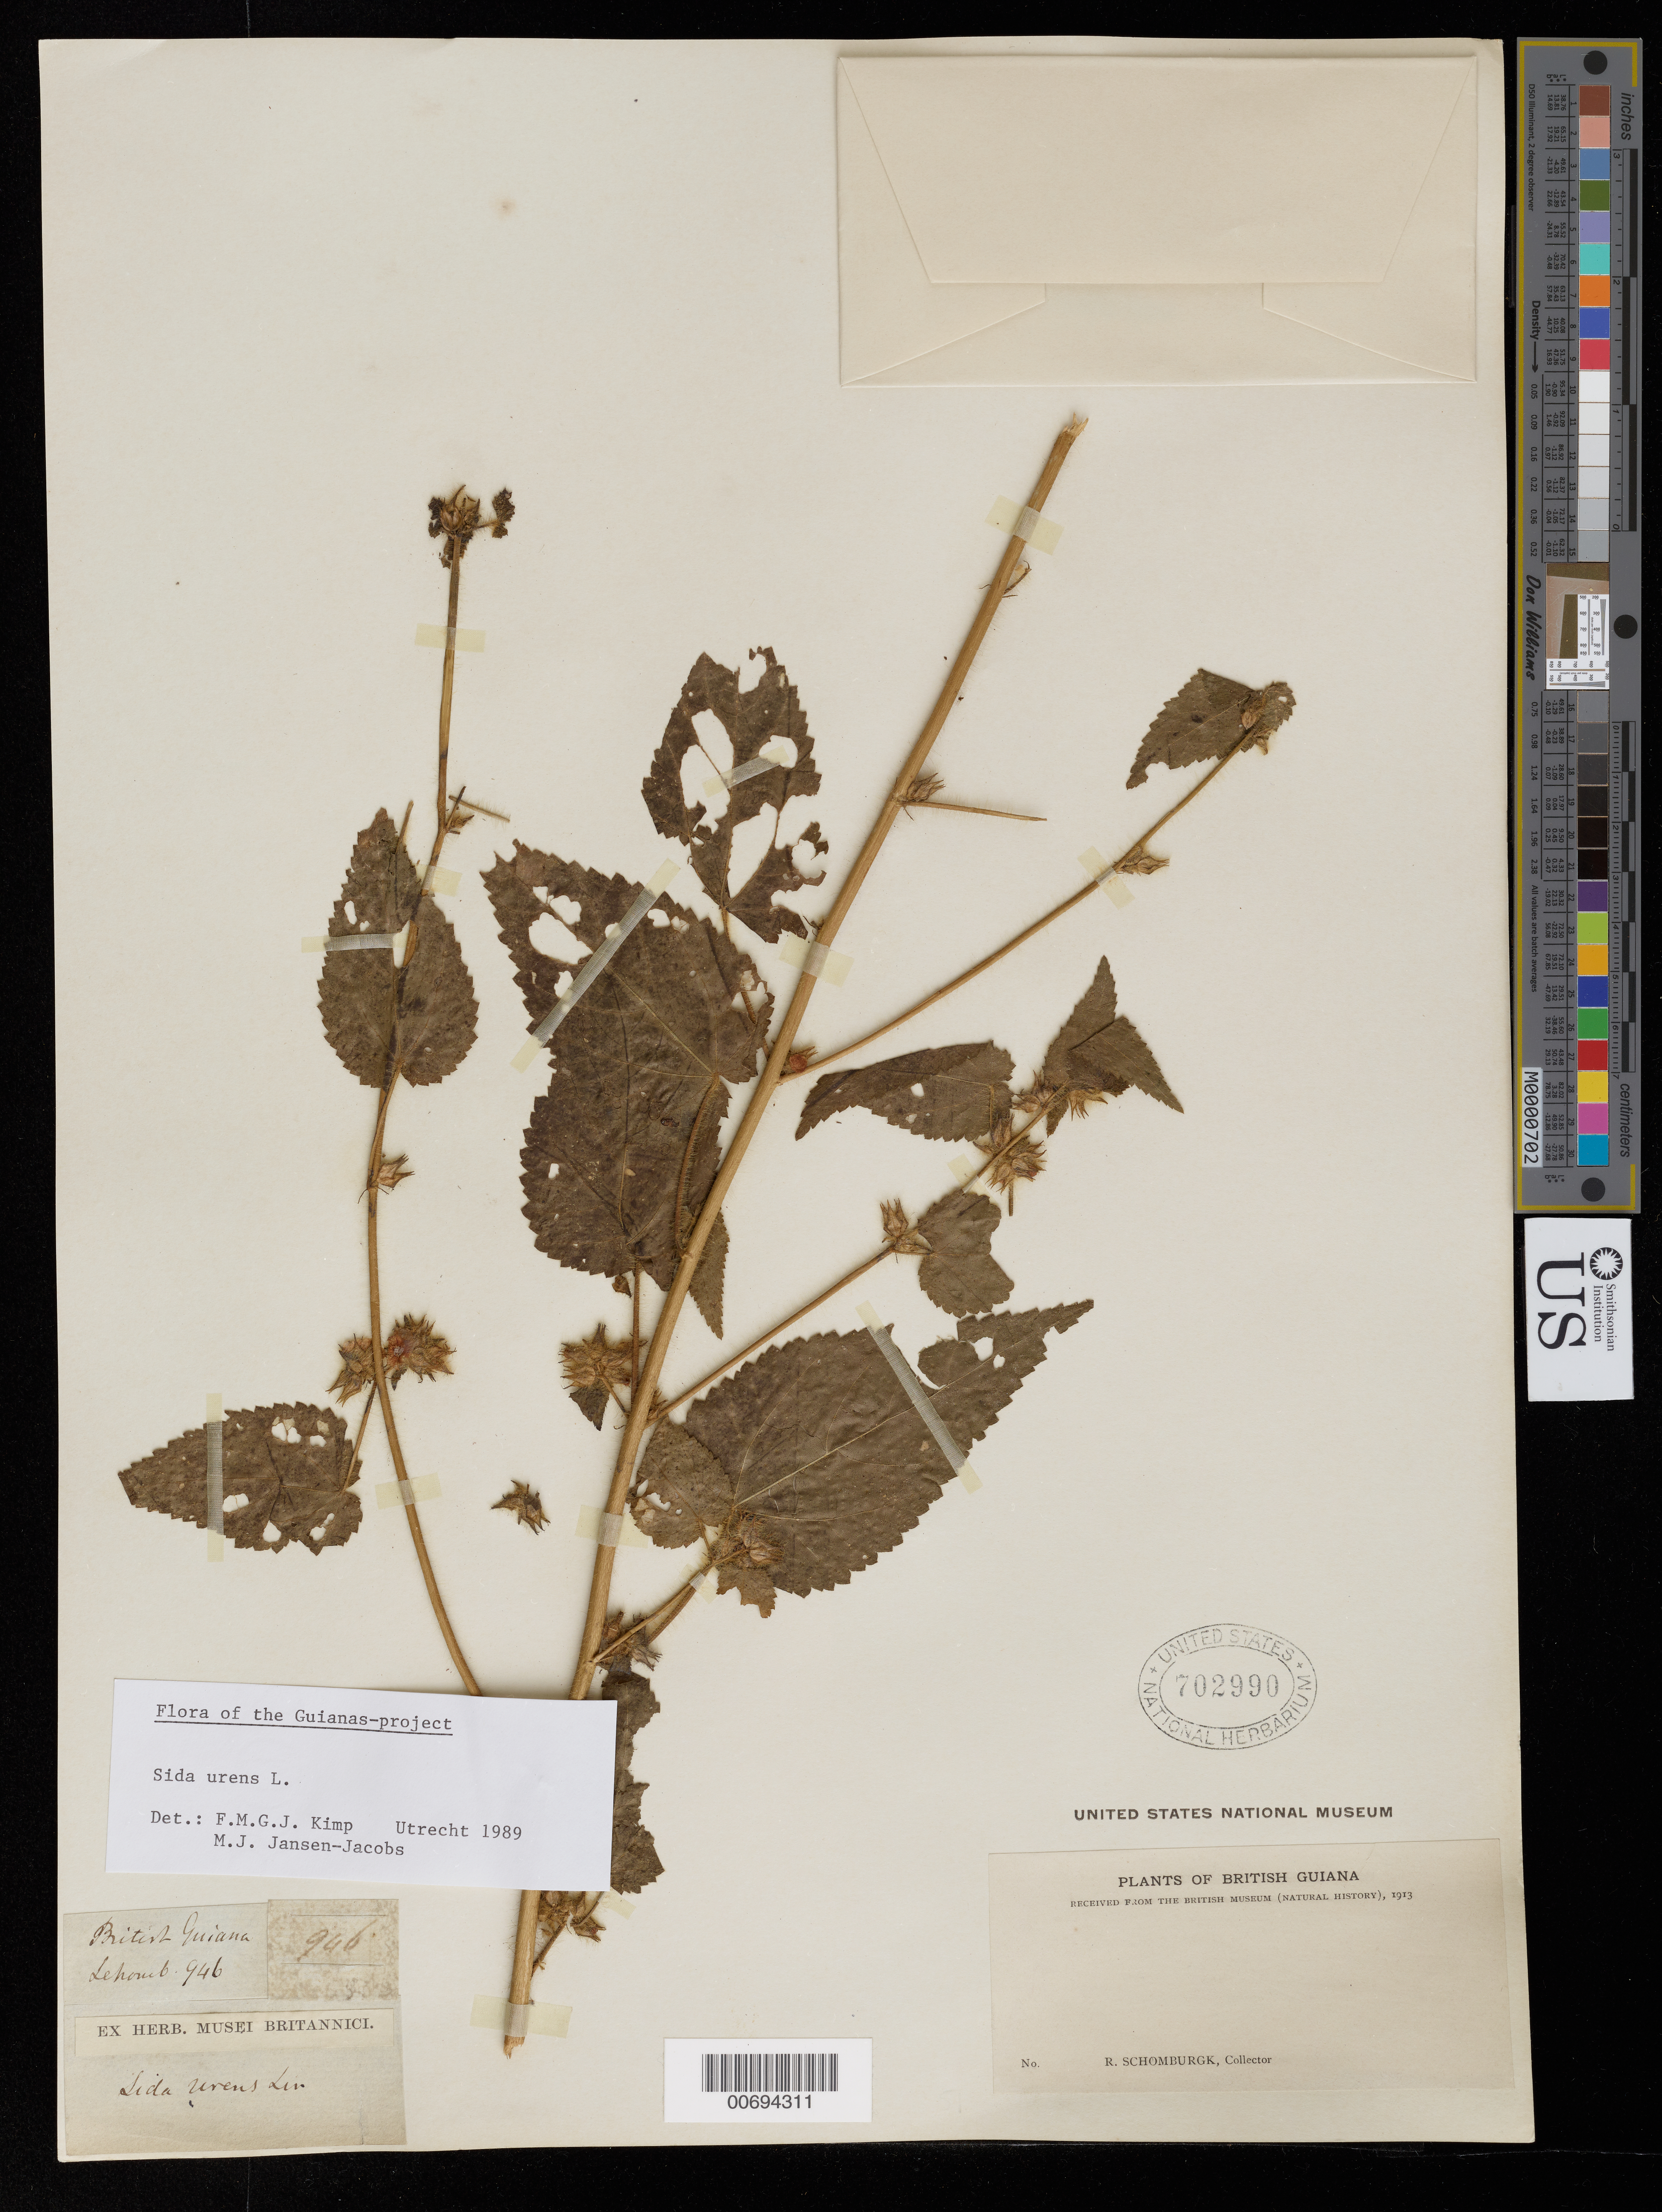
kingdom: Plantae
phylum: Tracheophyta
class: Magnoliopsida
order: Malvales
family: Malvaceae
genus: Sida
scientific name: Sida urens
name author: L.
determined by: Kimp, F. M.; Jansen-Jacobs, M. J.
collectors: -- Schomburgk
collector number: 946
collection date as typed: Rec'd 1913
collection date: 1913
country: Guyana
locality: Río Negro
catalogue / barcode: US 702990